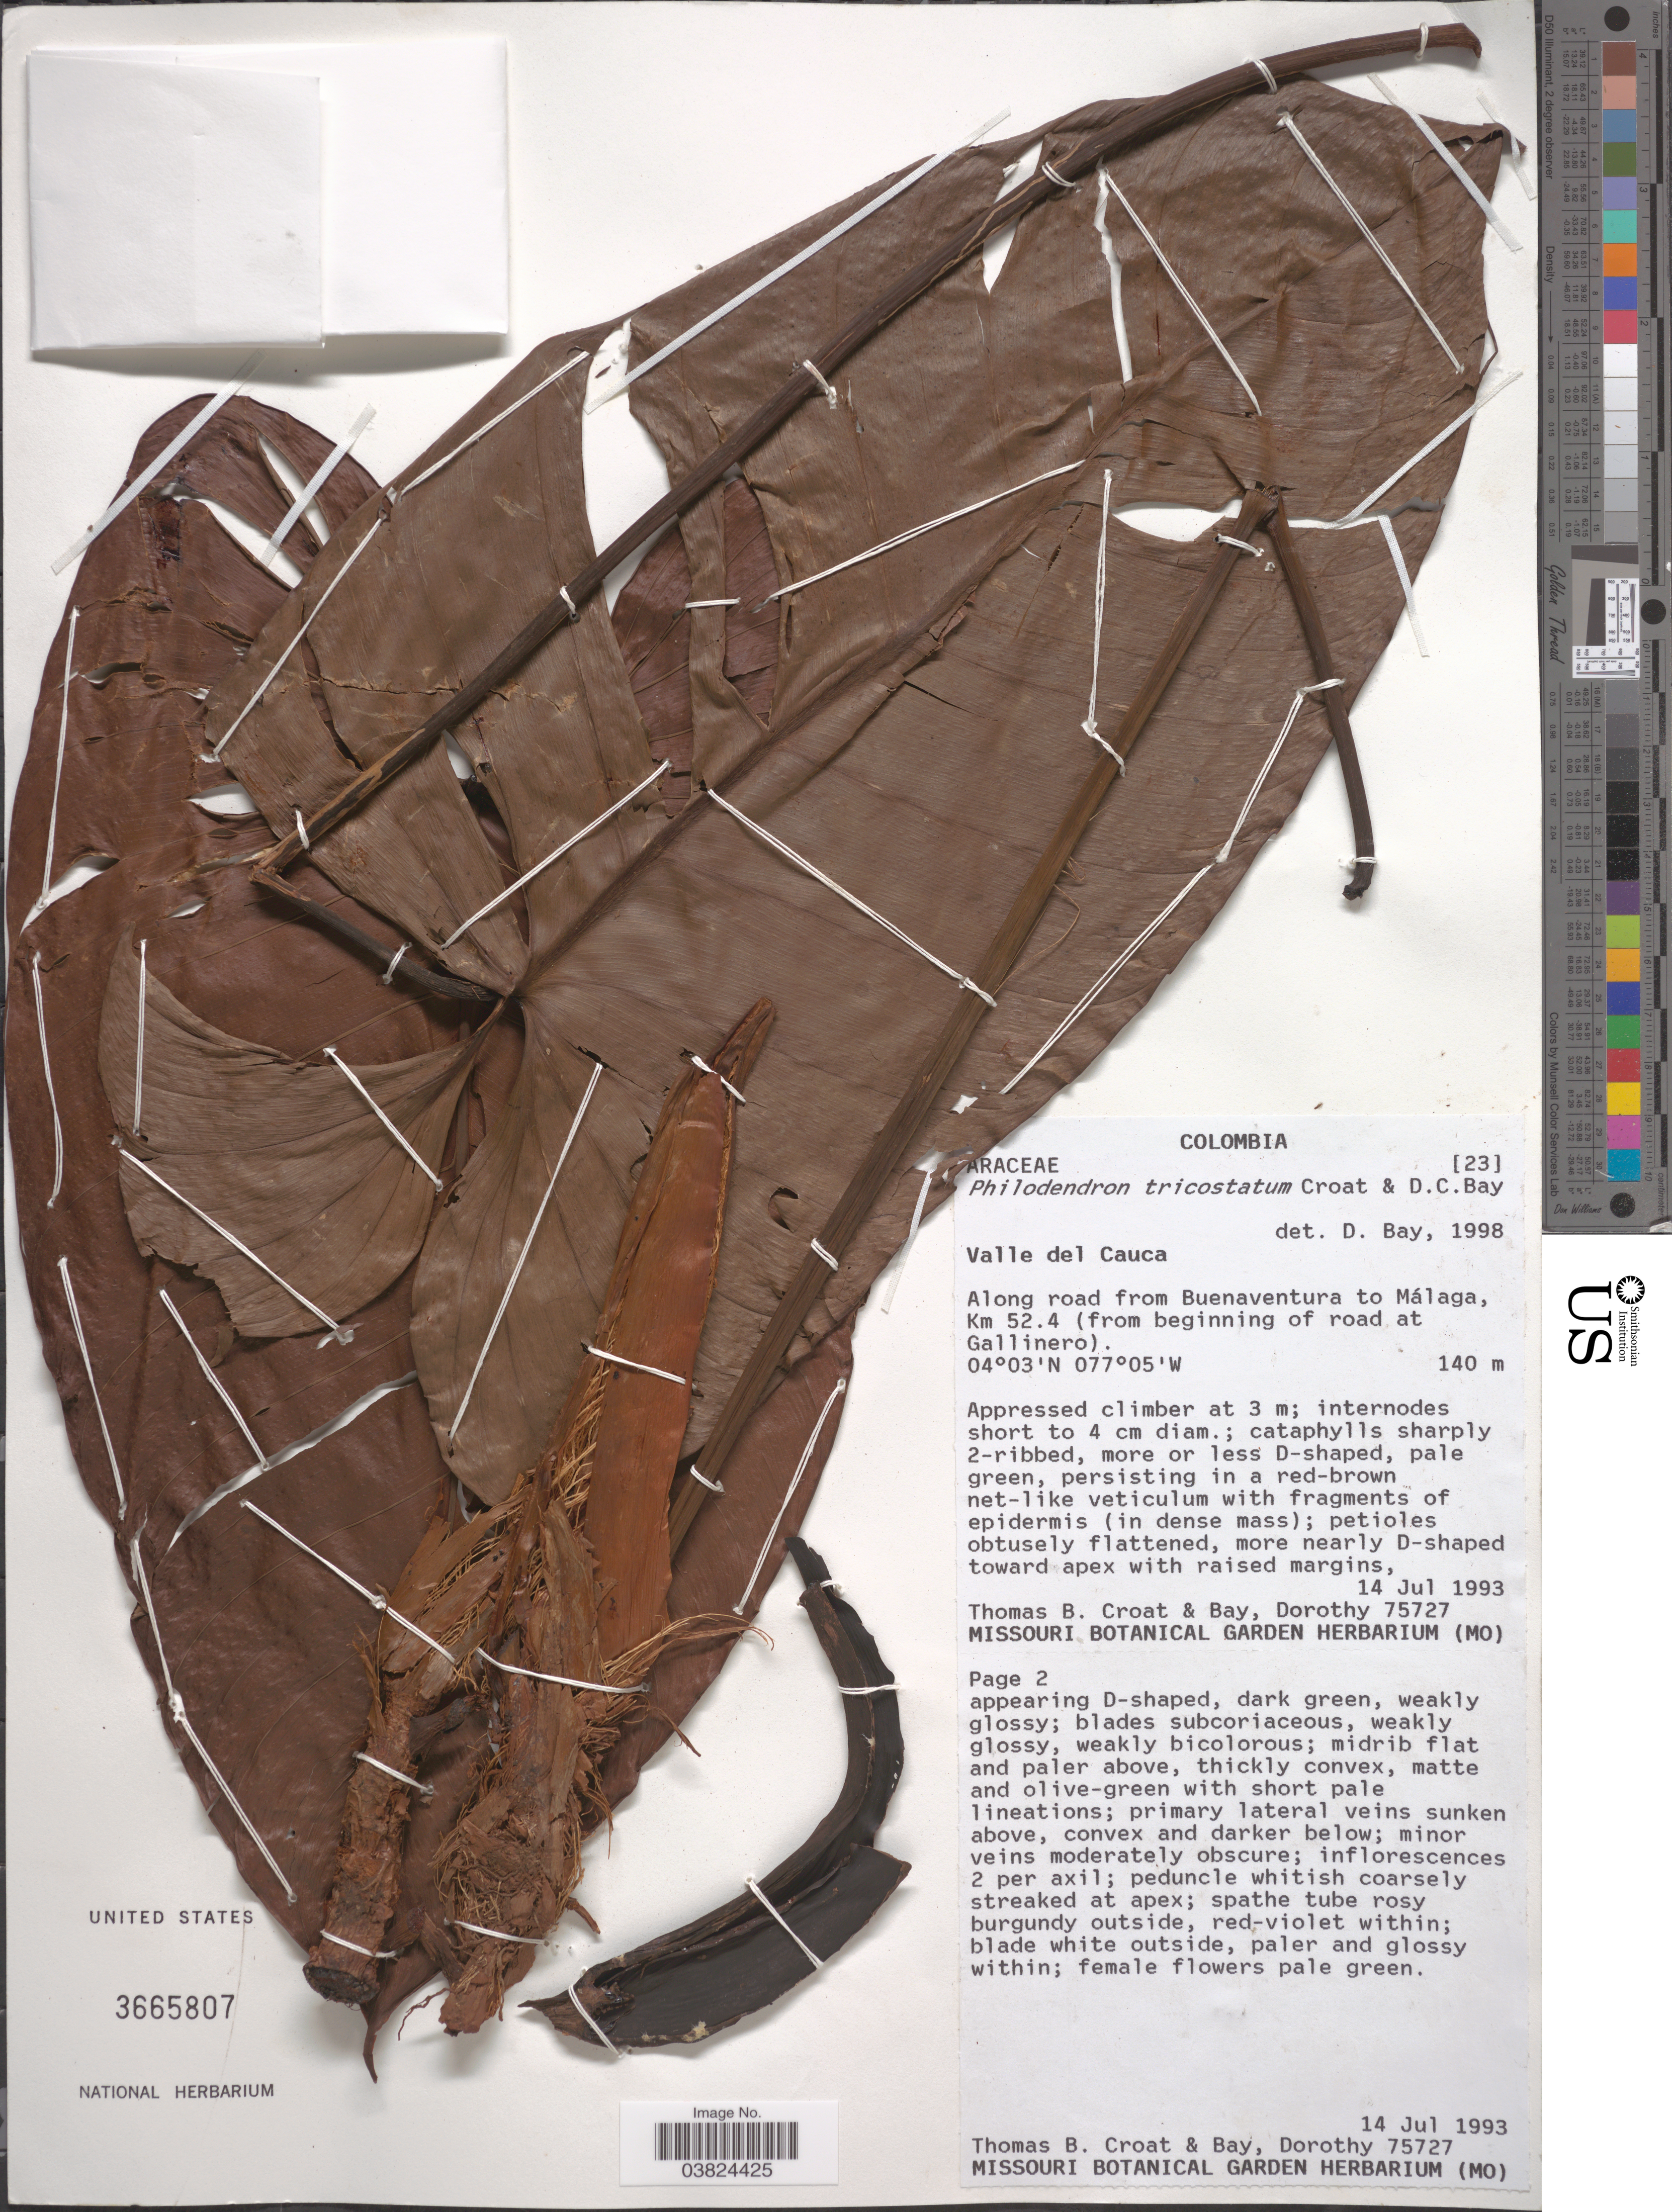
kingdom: Plantae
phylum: Tracheophyta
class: Liliopsida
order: Alismatales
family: Araceae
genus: Philodendron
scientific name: Philodendron tricostatum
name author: Croat & D.C. Bay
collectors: T. B. Croat & D. C. Bay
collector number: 75727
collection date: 1993-07-14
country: Colombia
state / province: Valle del Cauca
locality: Along road from Buenaventura to Málaga, Km 52.4 (from beginning of road at Gallinero).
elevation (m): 140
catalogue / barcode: US 3665807